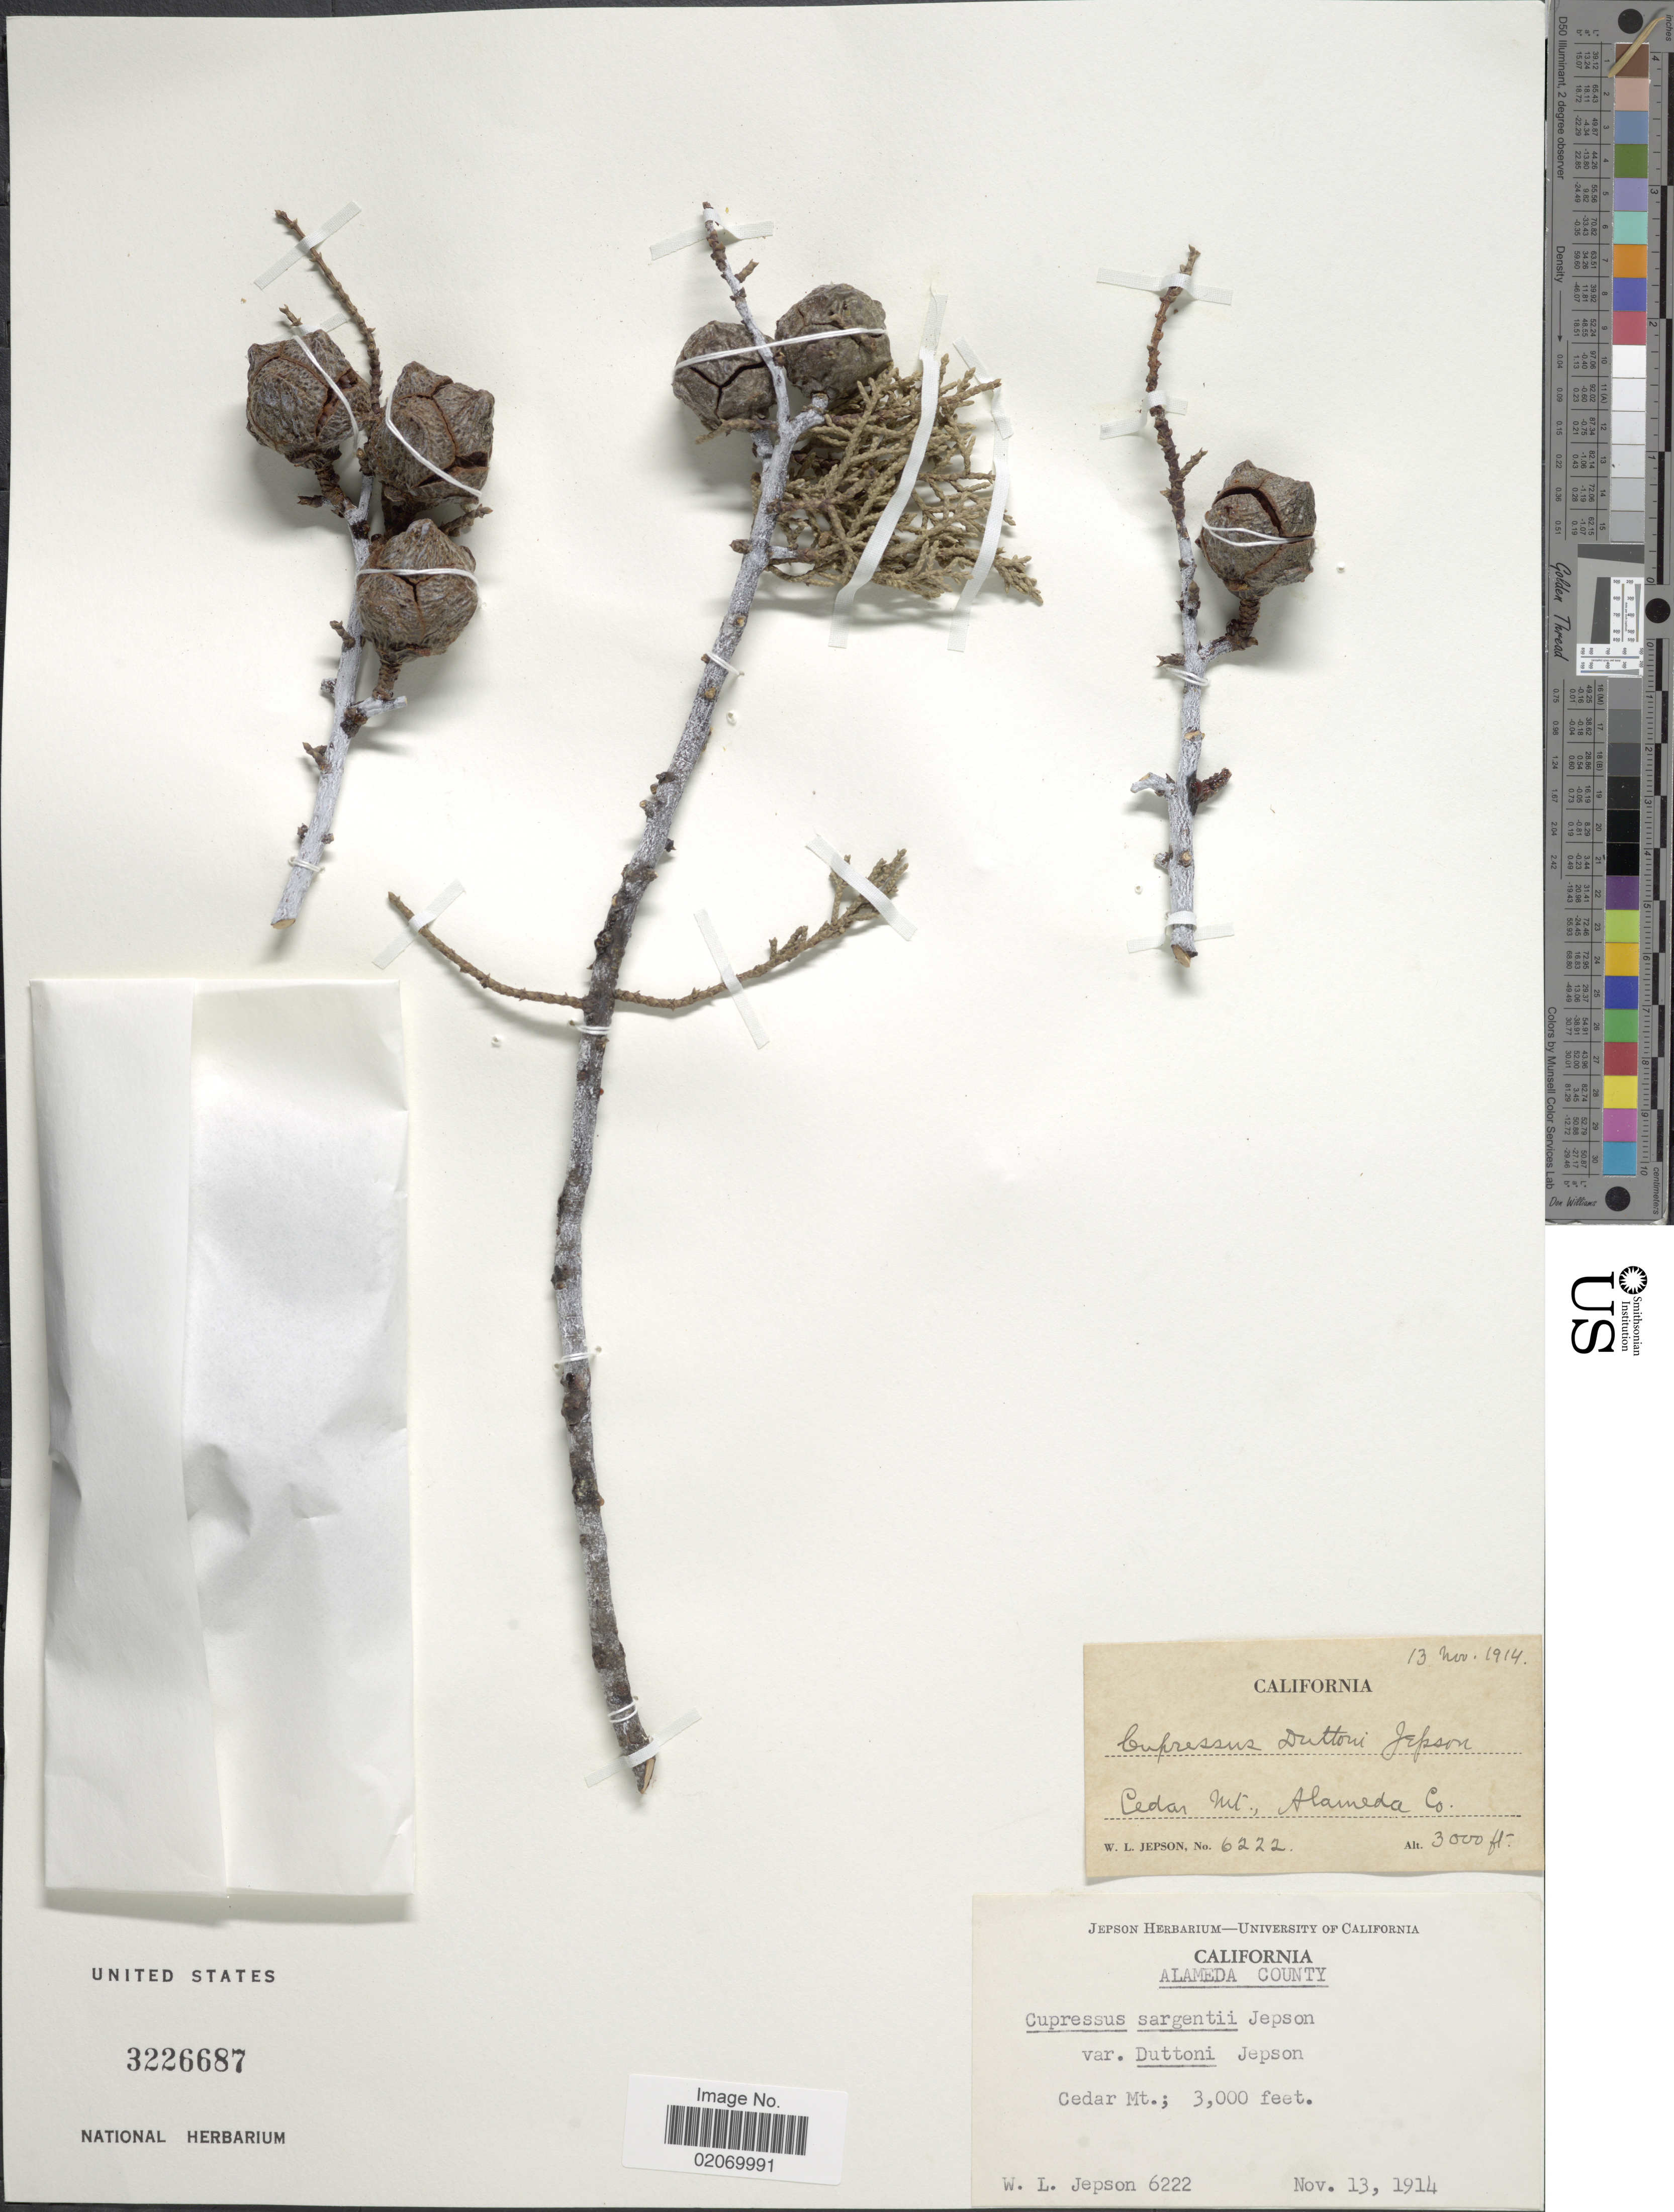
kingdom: Plantae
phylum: Tracheophyta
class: Pinopsida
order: Pinales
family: Cupressaceae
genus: Hesperocyparis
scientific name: Hesperocyparis sargentii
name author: (Jeps.) Bartel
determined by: (US) Smithsonian Institution - National Museum of Natural History - Department of Botany (UNITED STATES)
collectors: W. L. Jepson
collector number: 6222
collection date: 1914-11-13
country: United States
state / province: California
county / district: Alameda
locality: Alameda County, Cedar Mt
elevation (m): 914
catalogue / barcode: US 3226687